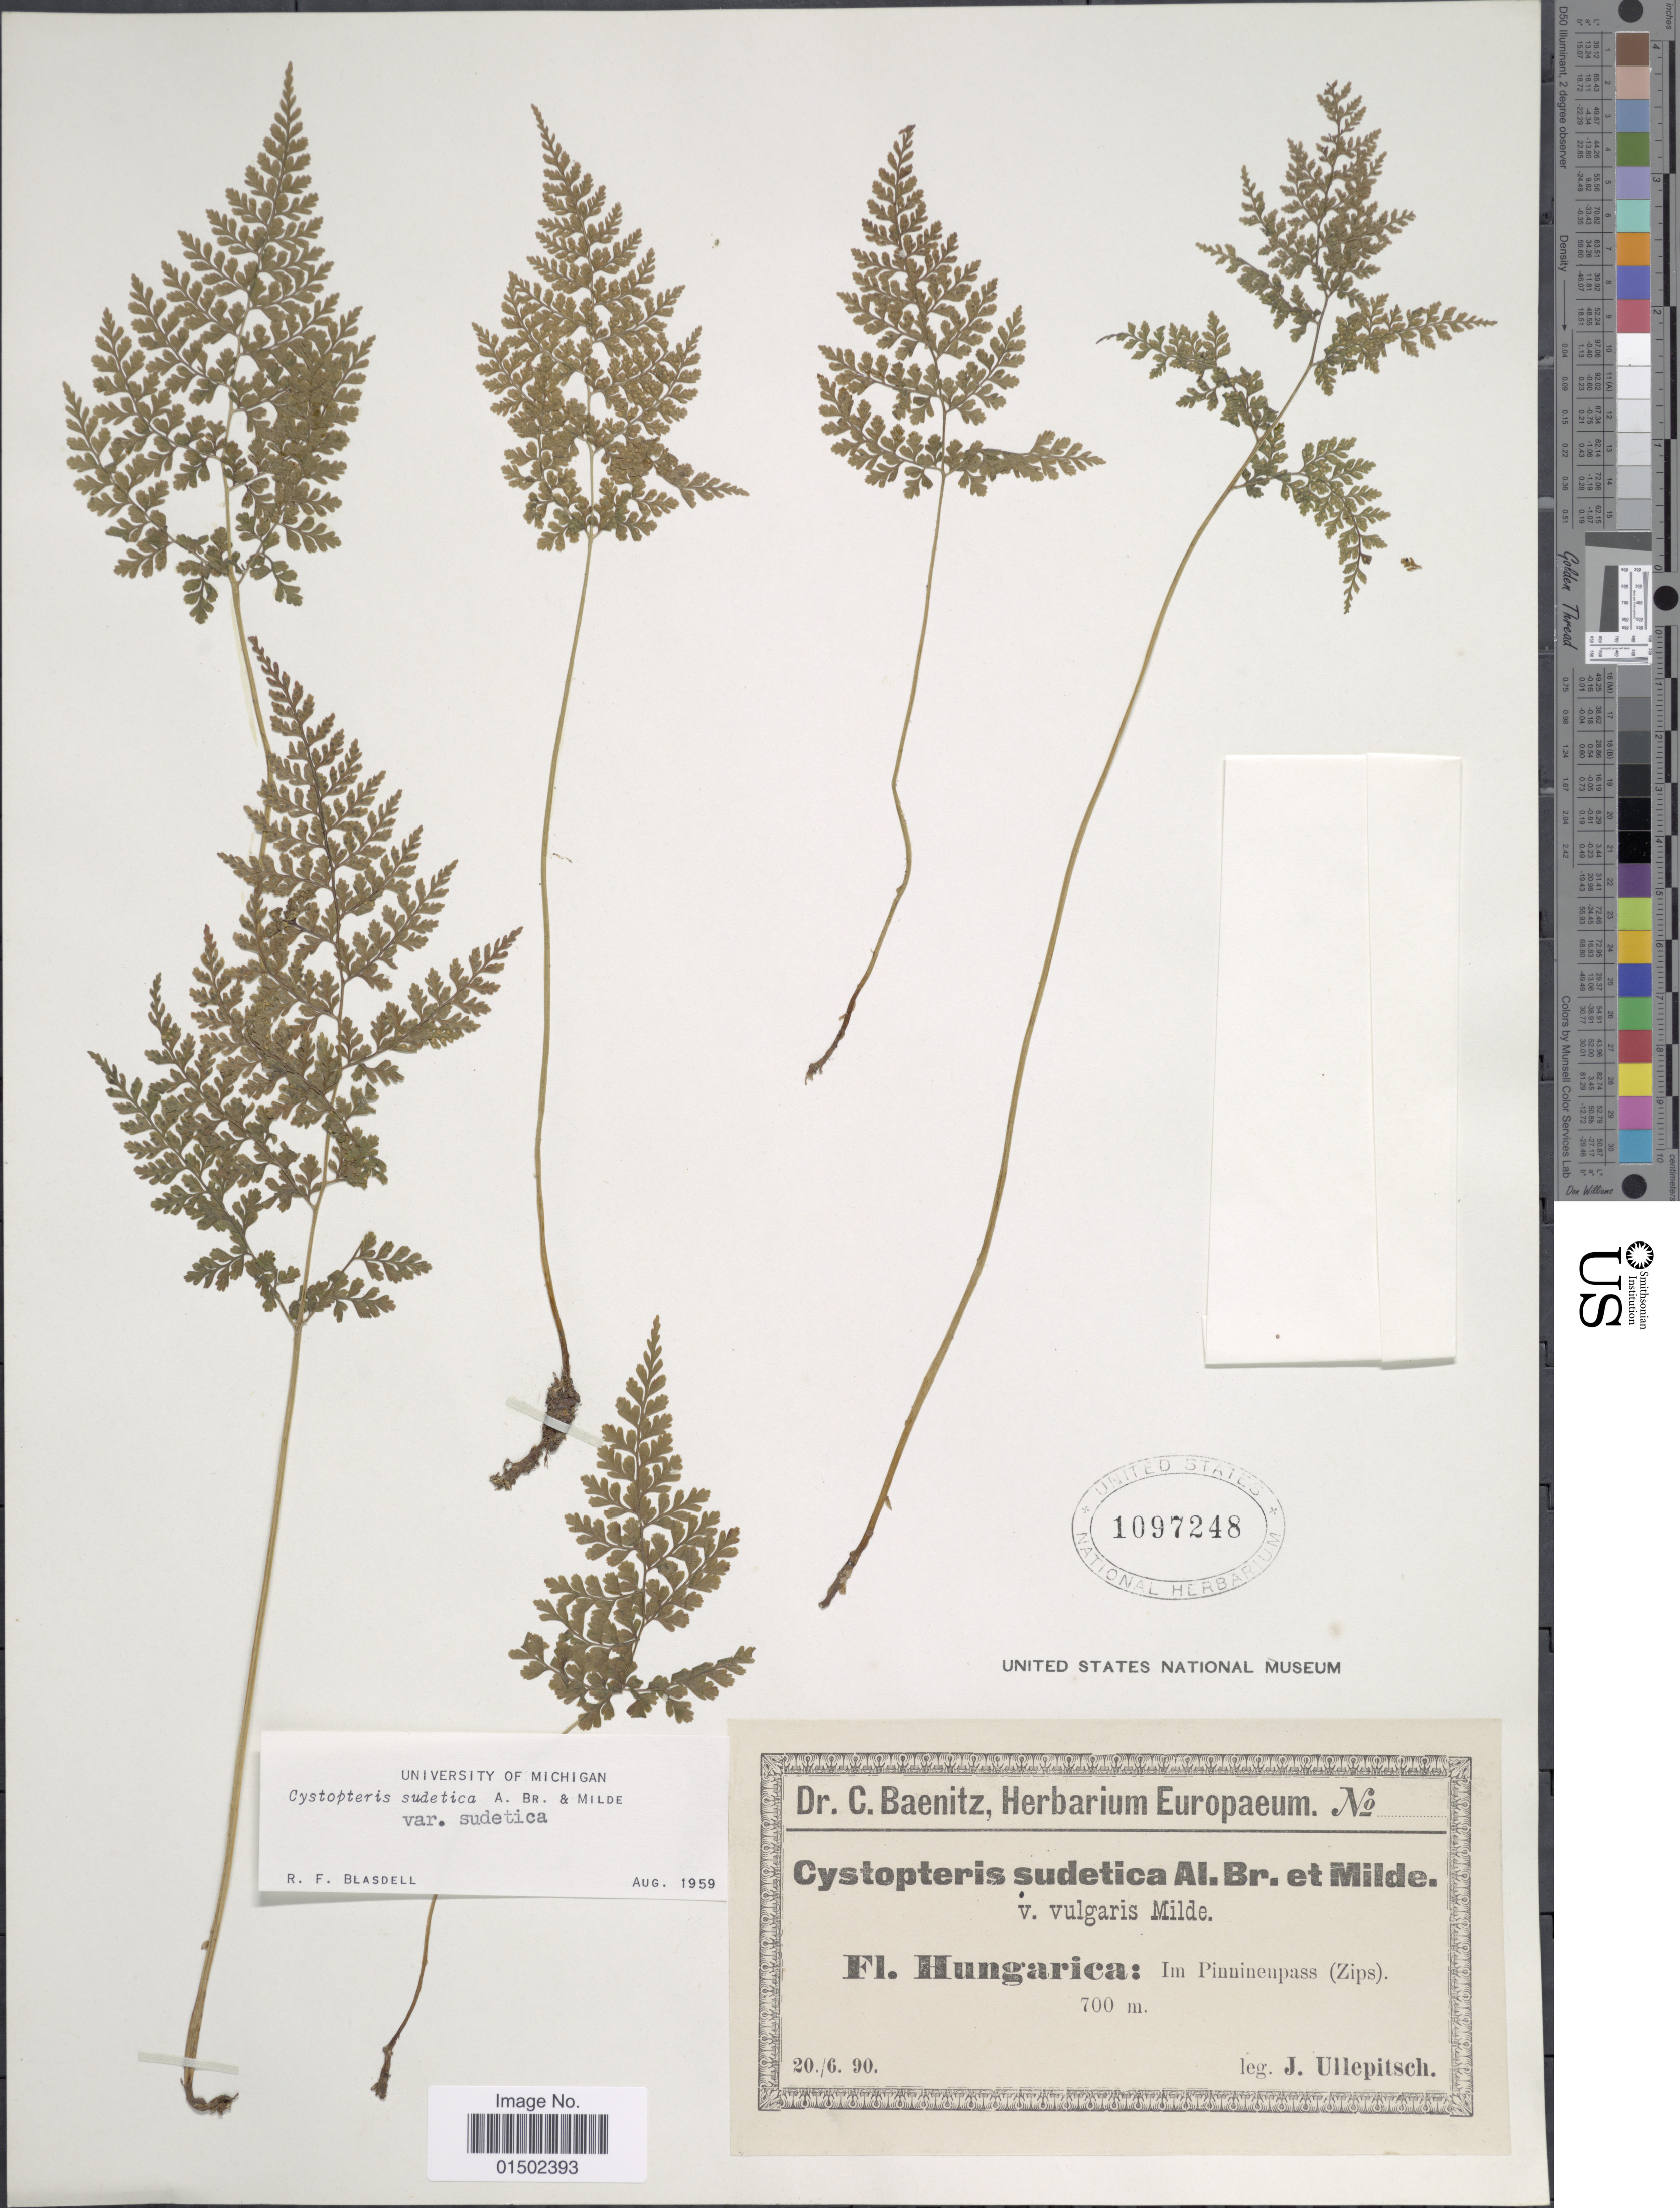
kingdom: Plantae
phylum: Tracheophyta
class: Polypodiopsida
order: Polypodiales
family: Cystopteridaceae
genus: Cystopteris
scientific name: Cystopteris sudetica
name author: A. Braun & Milde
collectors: J. Ullepitsch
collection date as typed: Transcribed d/m/y: 20/6/90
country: Hungary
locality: Im Pinninenpass (Zips)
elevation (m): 700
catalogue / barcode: US 1097248